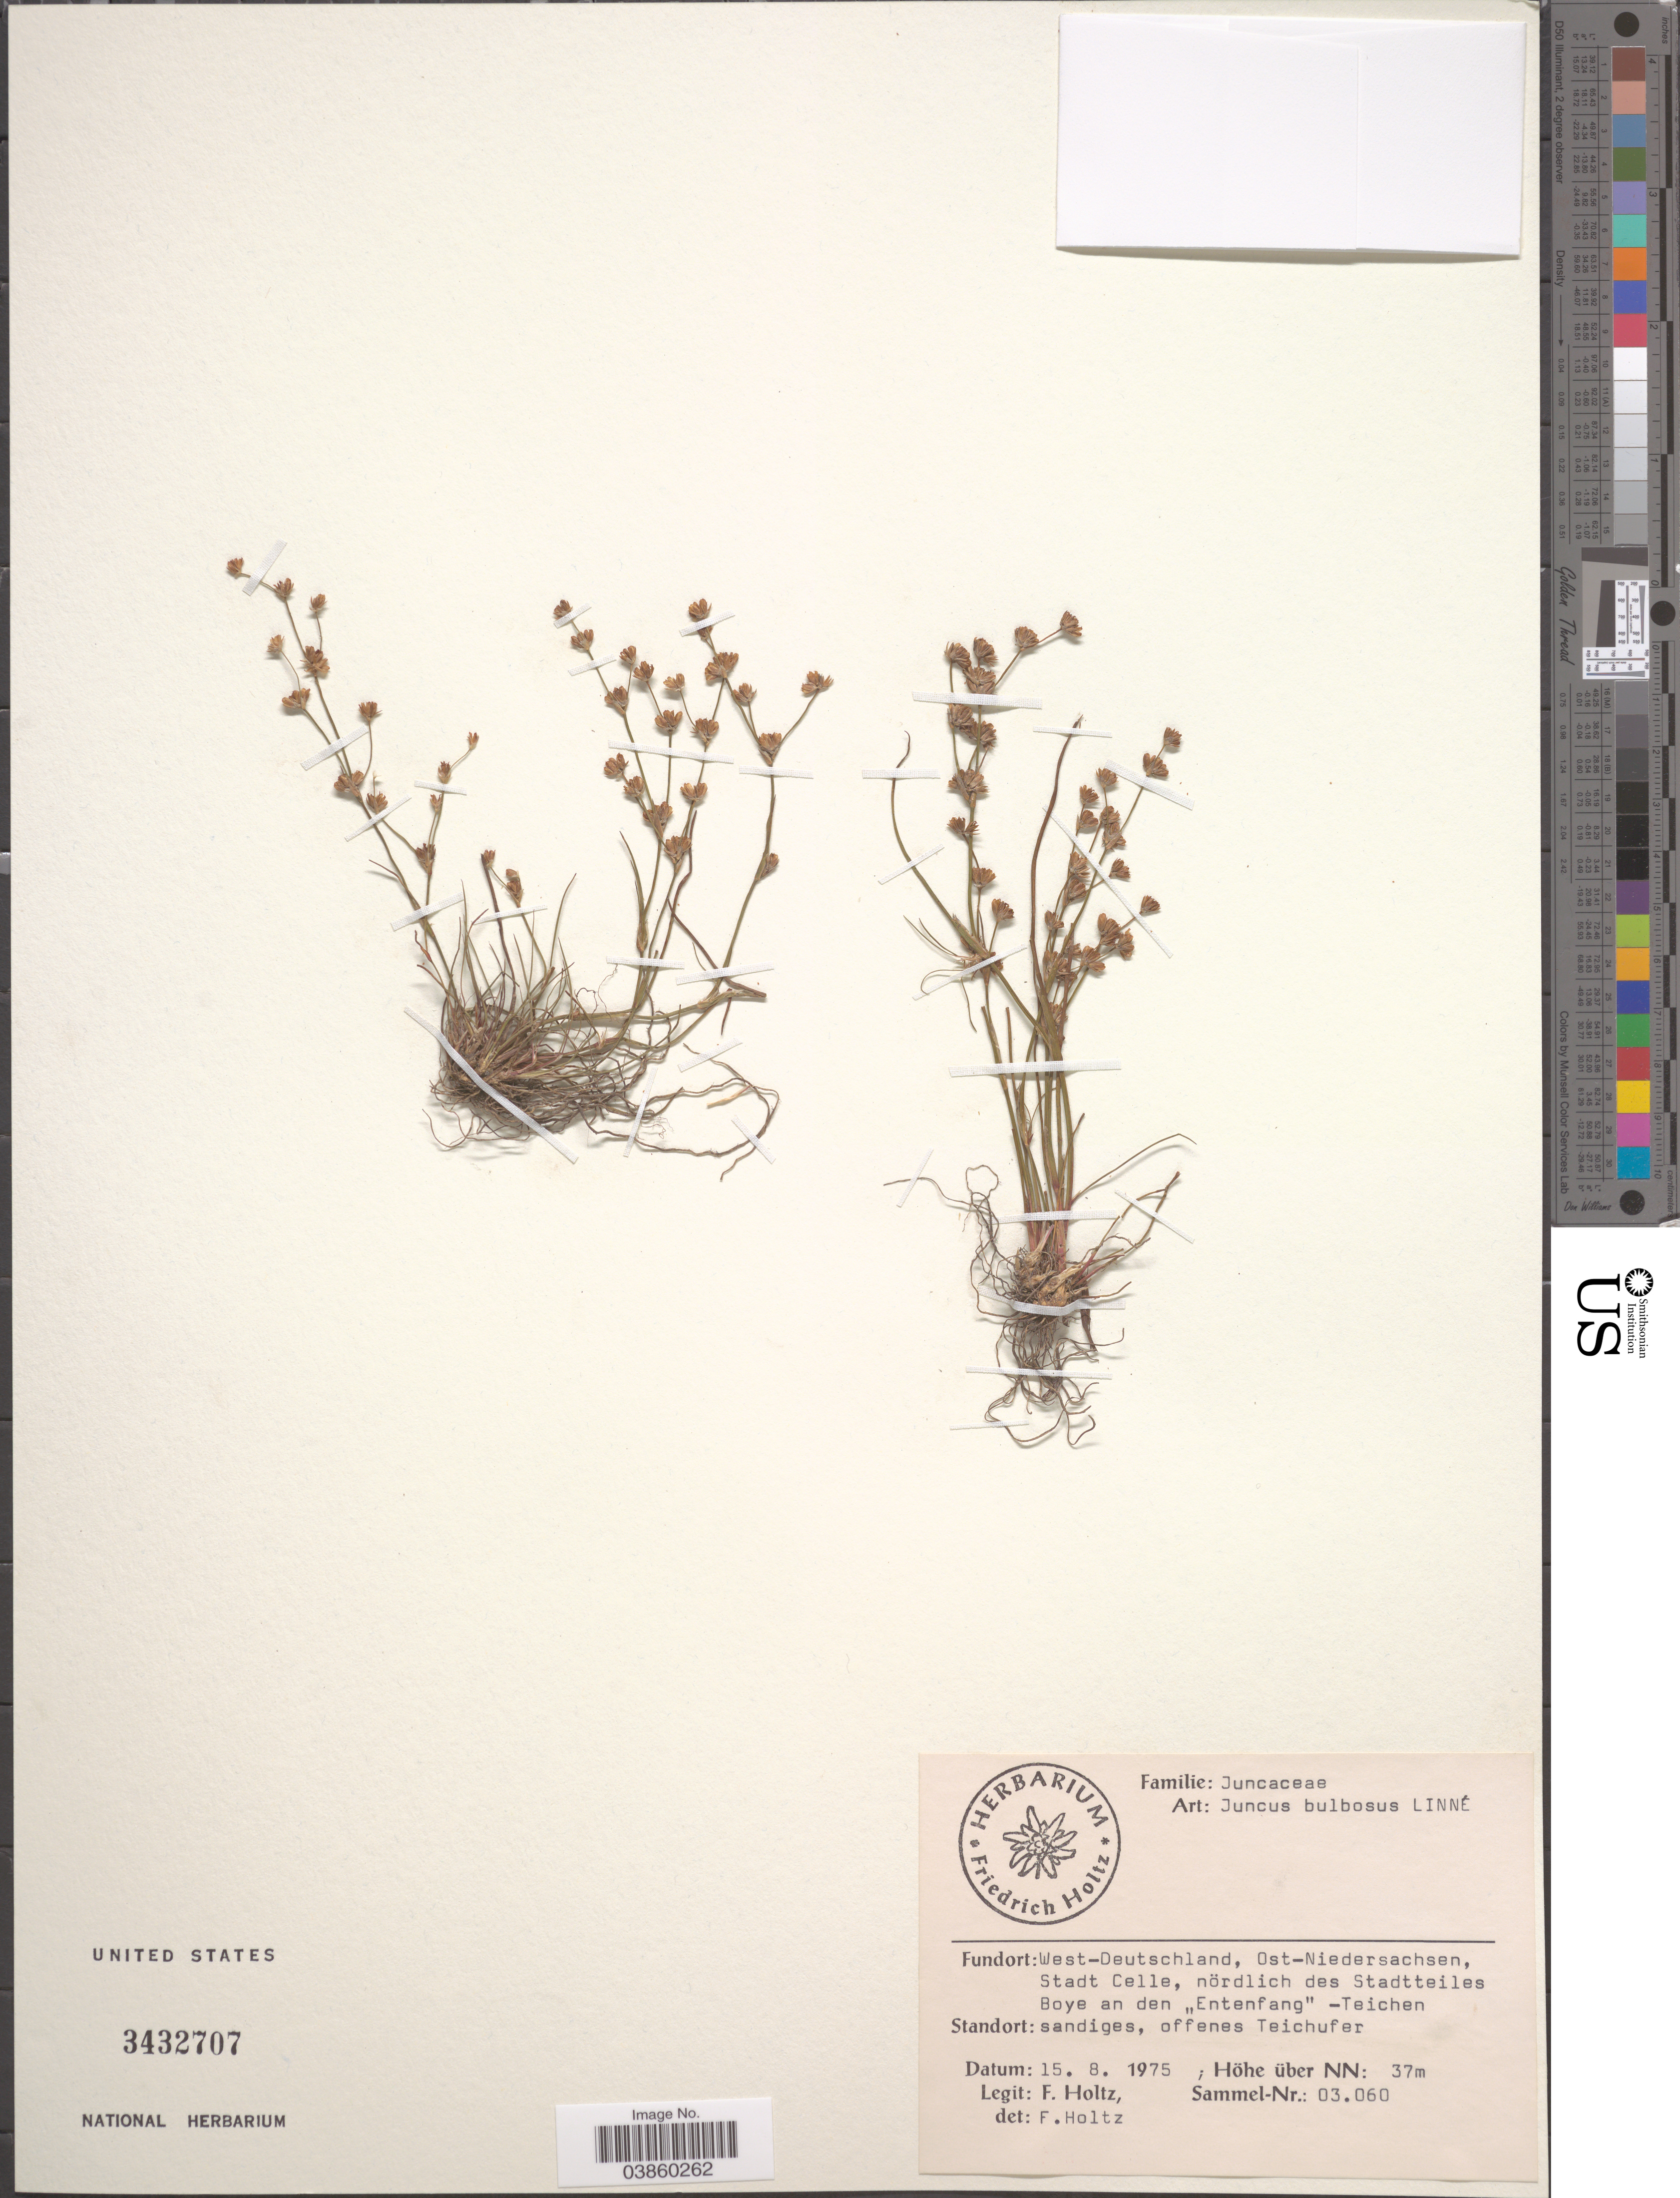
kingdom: Plantae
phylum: Tracheophyta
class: Liliopsida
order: Poales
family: Juncaceae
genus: Juncus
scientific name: Juncus bulbosus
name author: L.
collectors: Holtz, F.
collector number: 03060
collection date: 1975-08-15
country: Germany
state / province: Niedersachsen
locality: West-Deutschland, Ost-Niedersachsen, Stadt Celle, nördlich des Stadtteiles Boye an den "Entenfang" - Teichen. Standort: sandiges, offenes Teichufer.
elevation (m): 37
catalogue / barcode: US 3432707